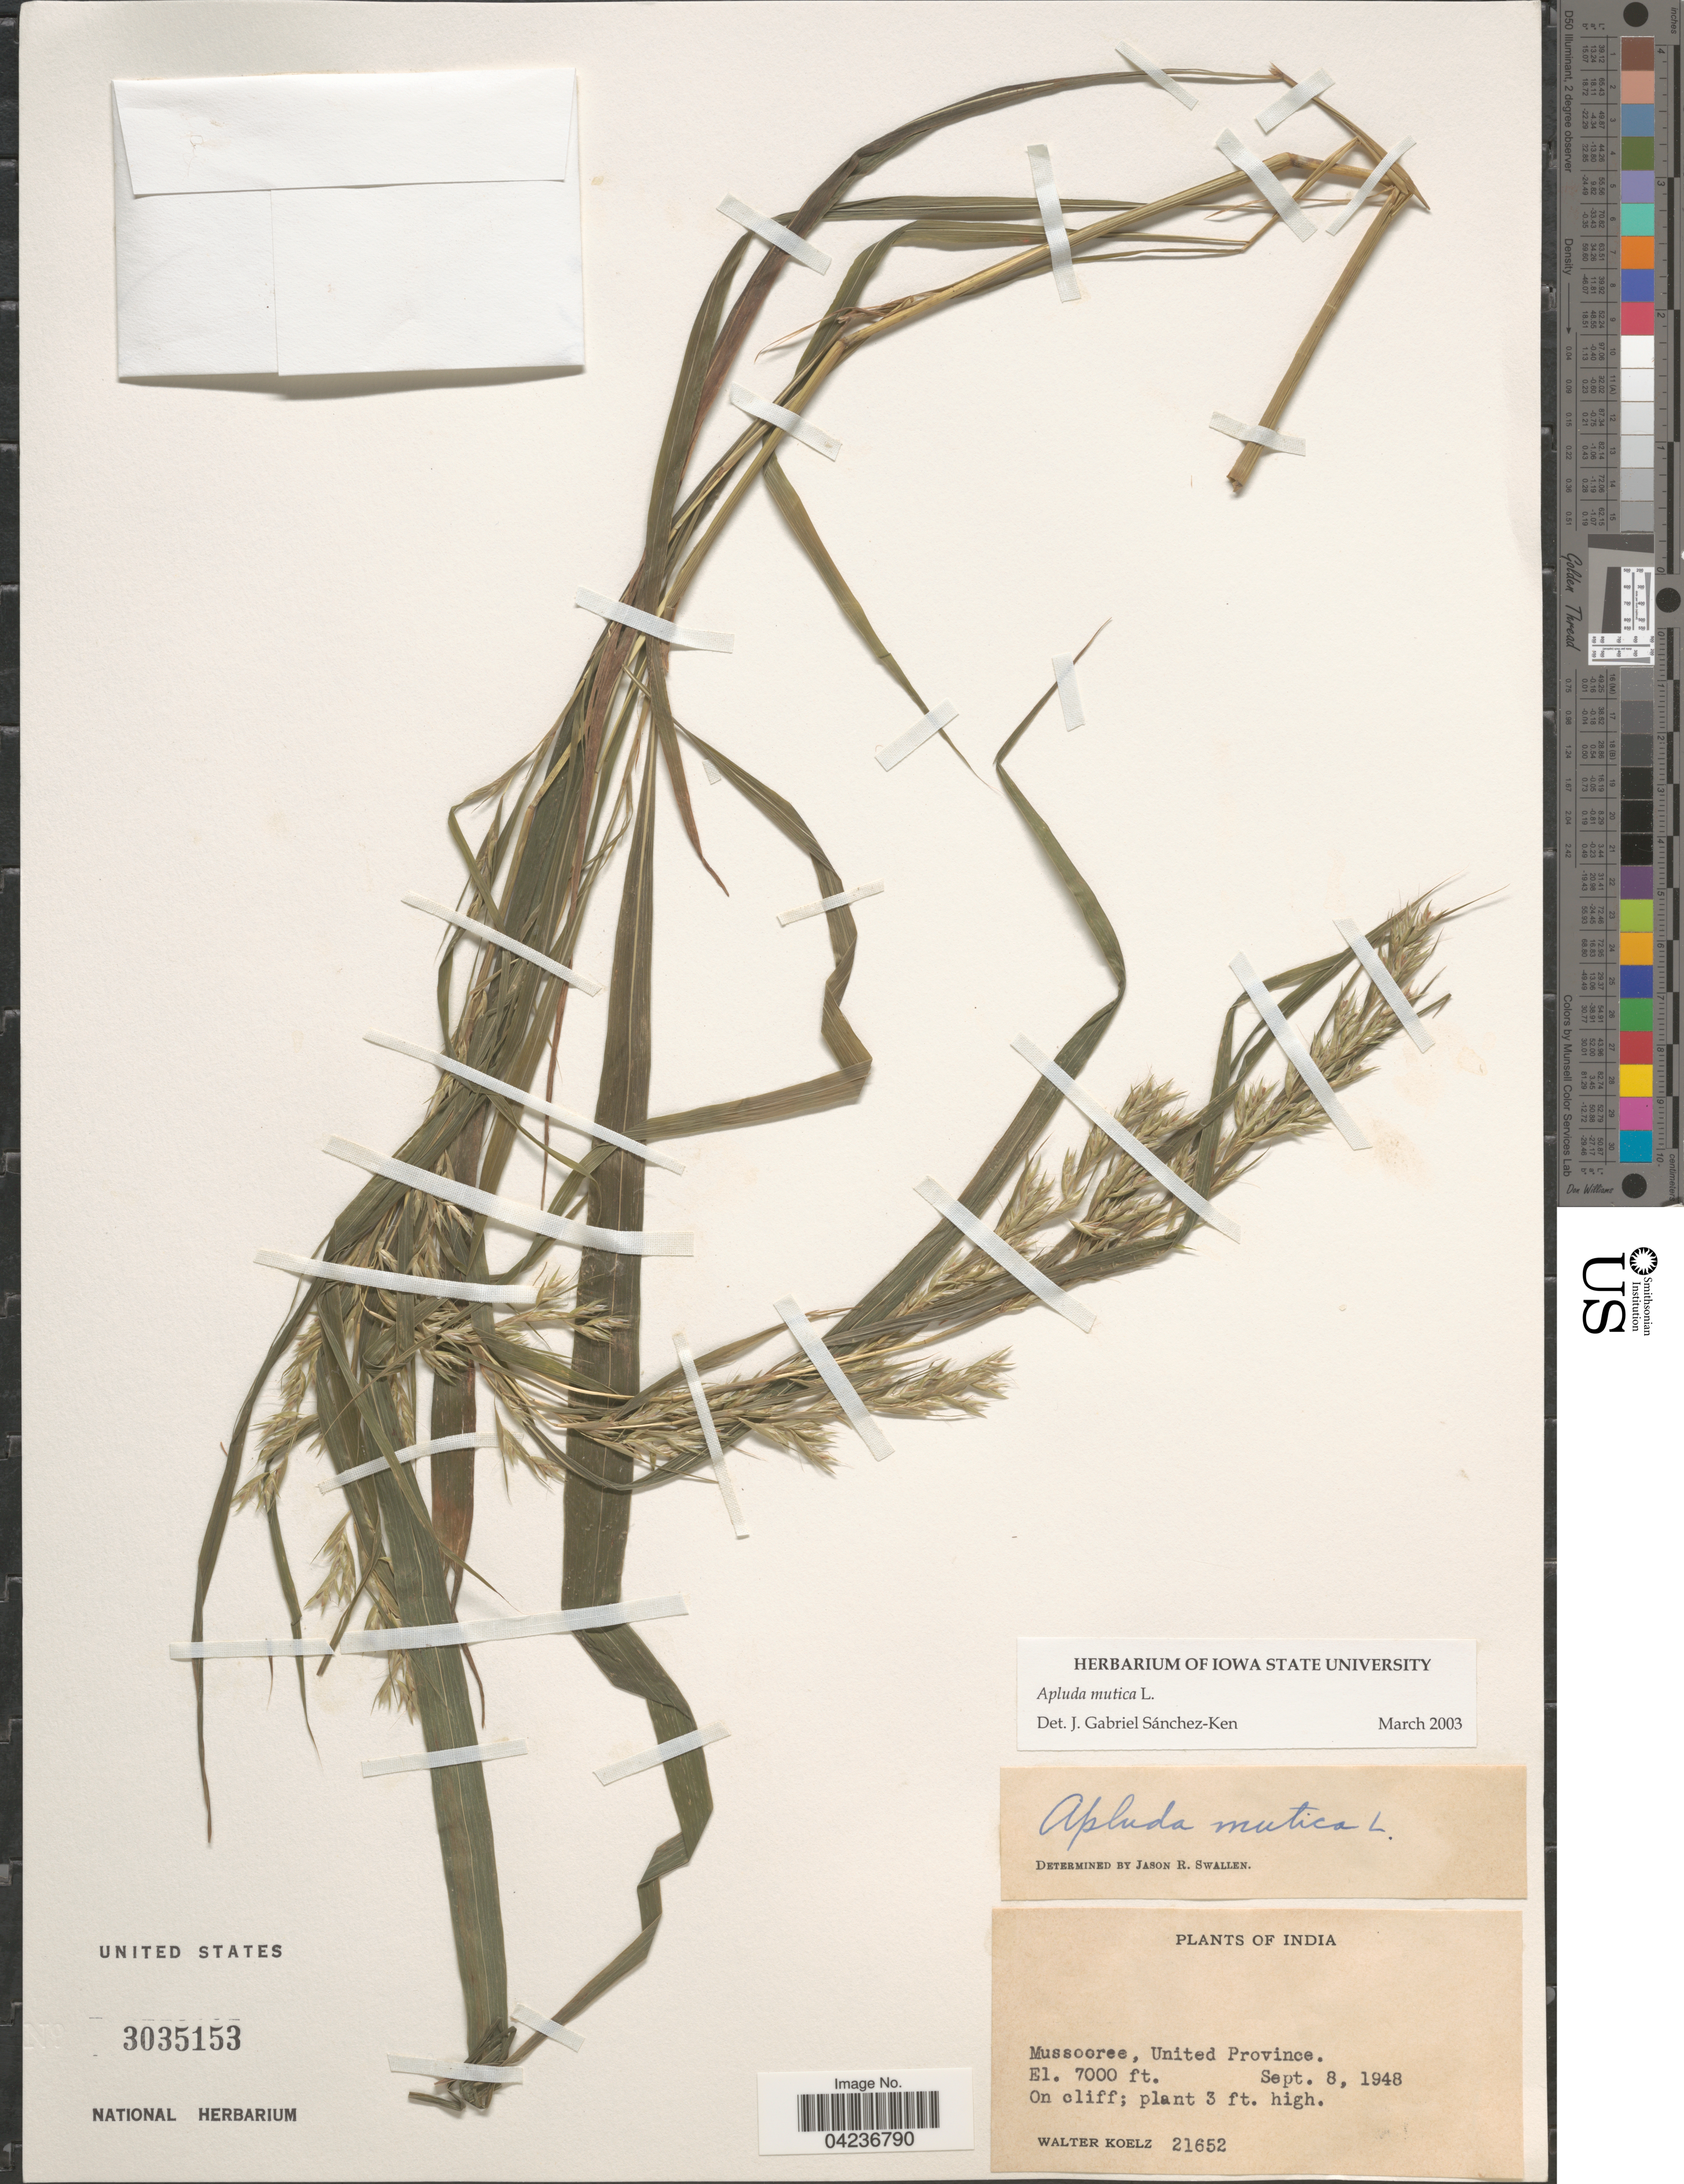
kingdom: Plantae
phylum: Tracheophyta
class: Liliopsida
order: Poales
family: Poaceae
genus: Apluda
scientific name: Apluda mutica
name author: L.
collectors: W. N. Koelz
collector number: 21652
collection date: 1948-09-08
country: India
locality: Mussooree, United Province.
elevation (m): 2134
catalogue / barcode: US 3035153